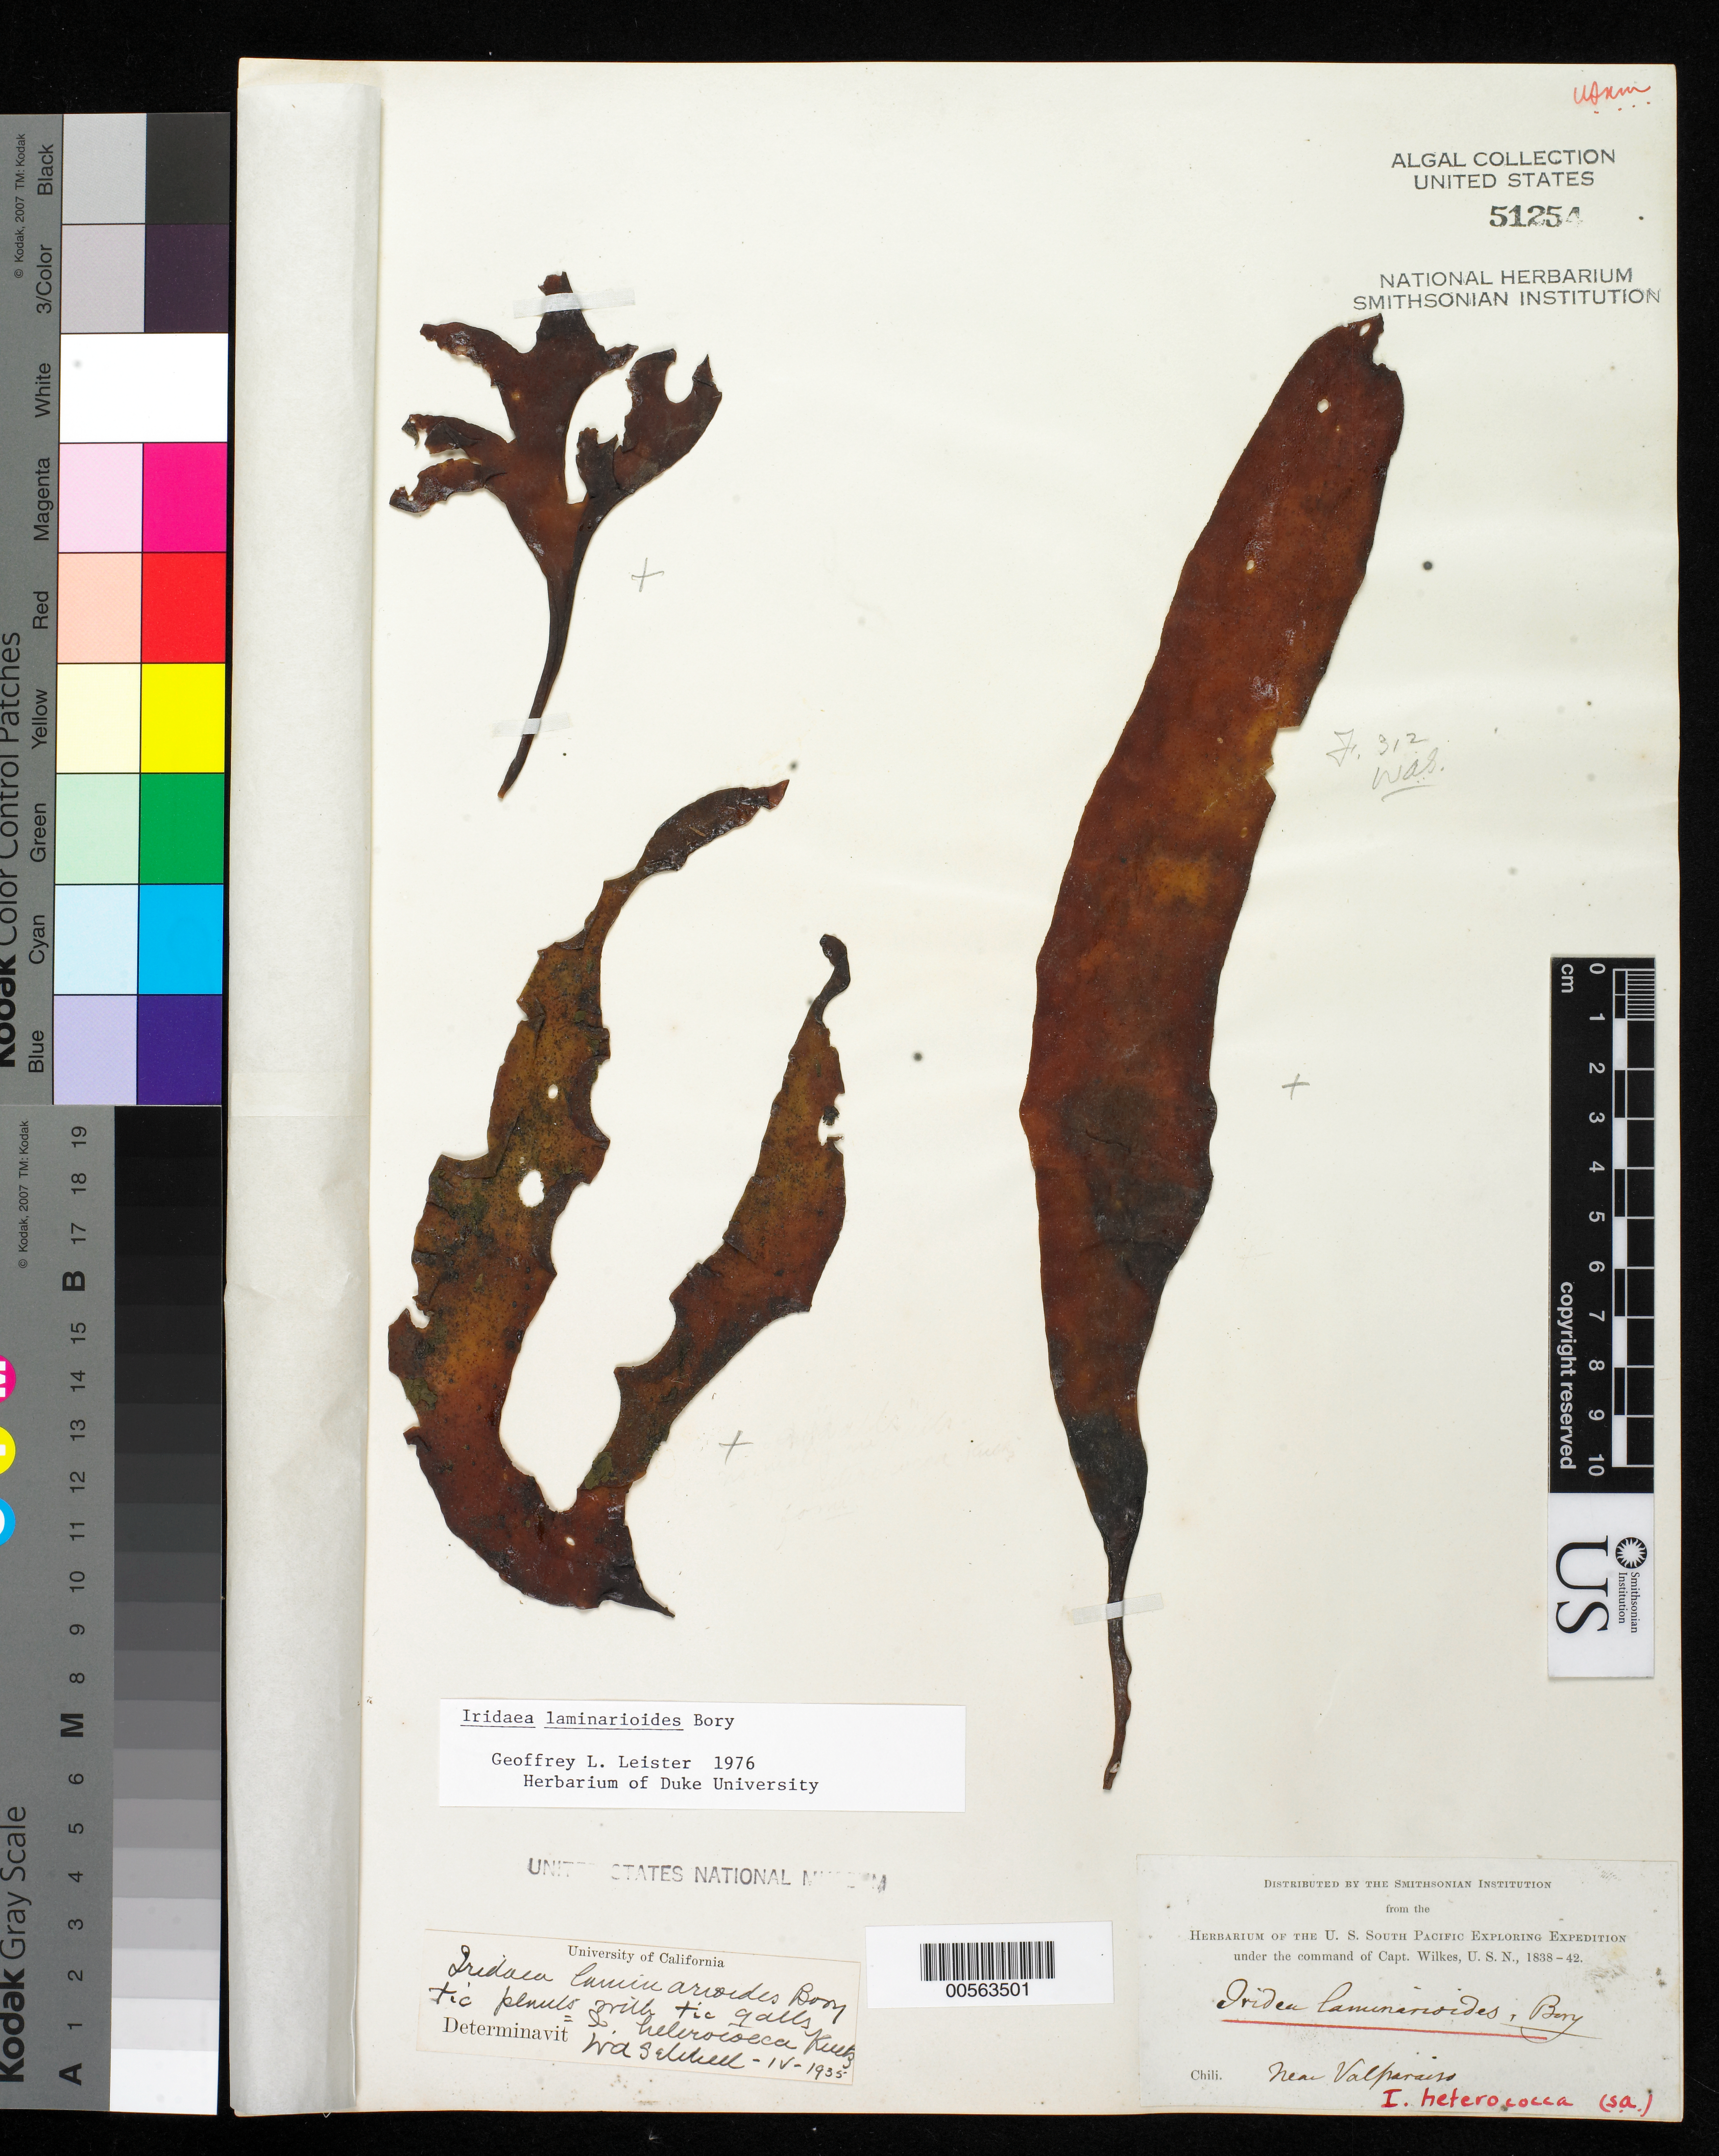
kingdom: Plantae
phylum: Rhodophyta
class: Florideophyceae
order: Gigartinales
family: Gigartinaceae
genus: Iridaea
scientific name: Iridaea laminarioides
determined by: Leister, G. L.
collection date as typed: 1839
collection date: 1839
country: Chile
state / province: Valparaíso (V)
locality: Near Valparaiso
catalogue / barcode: US 51254